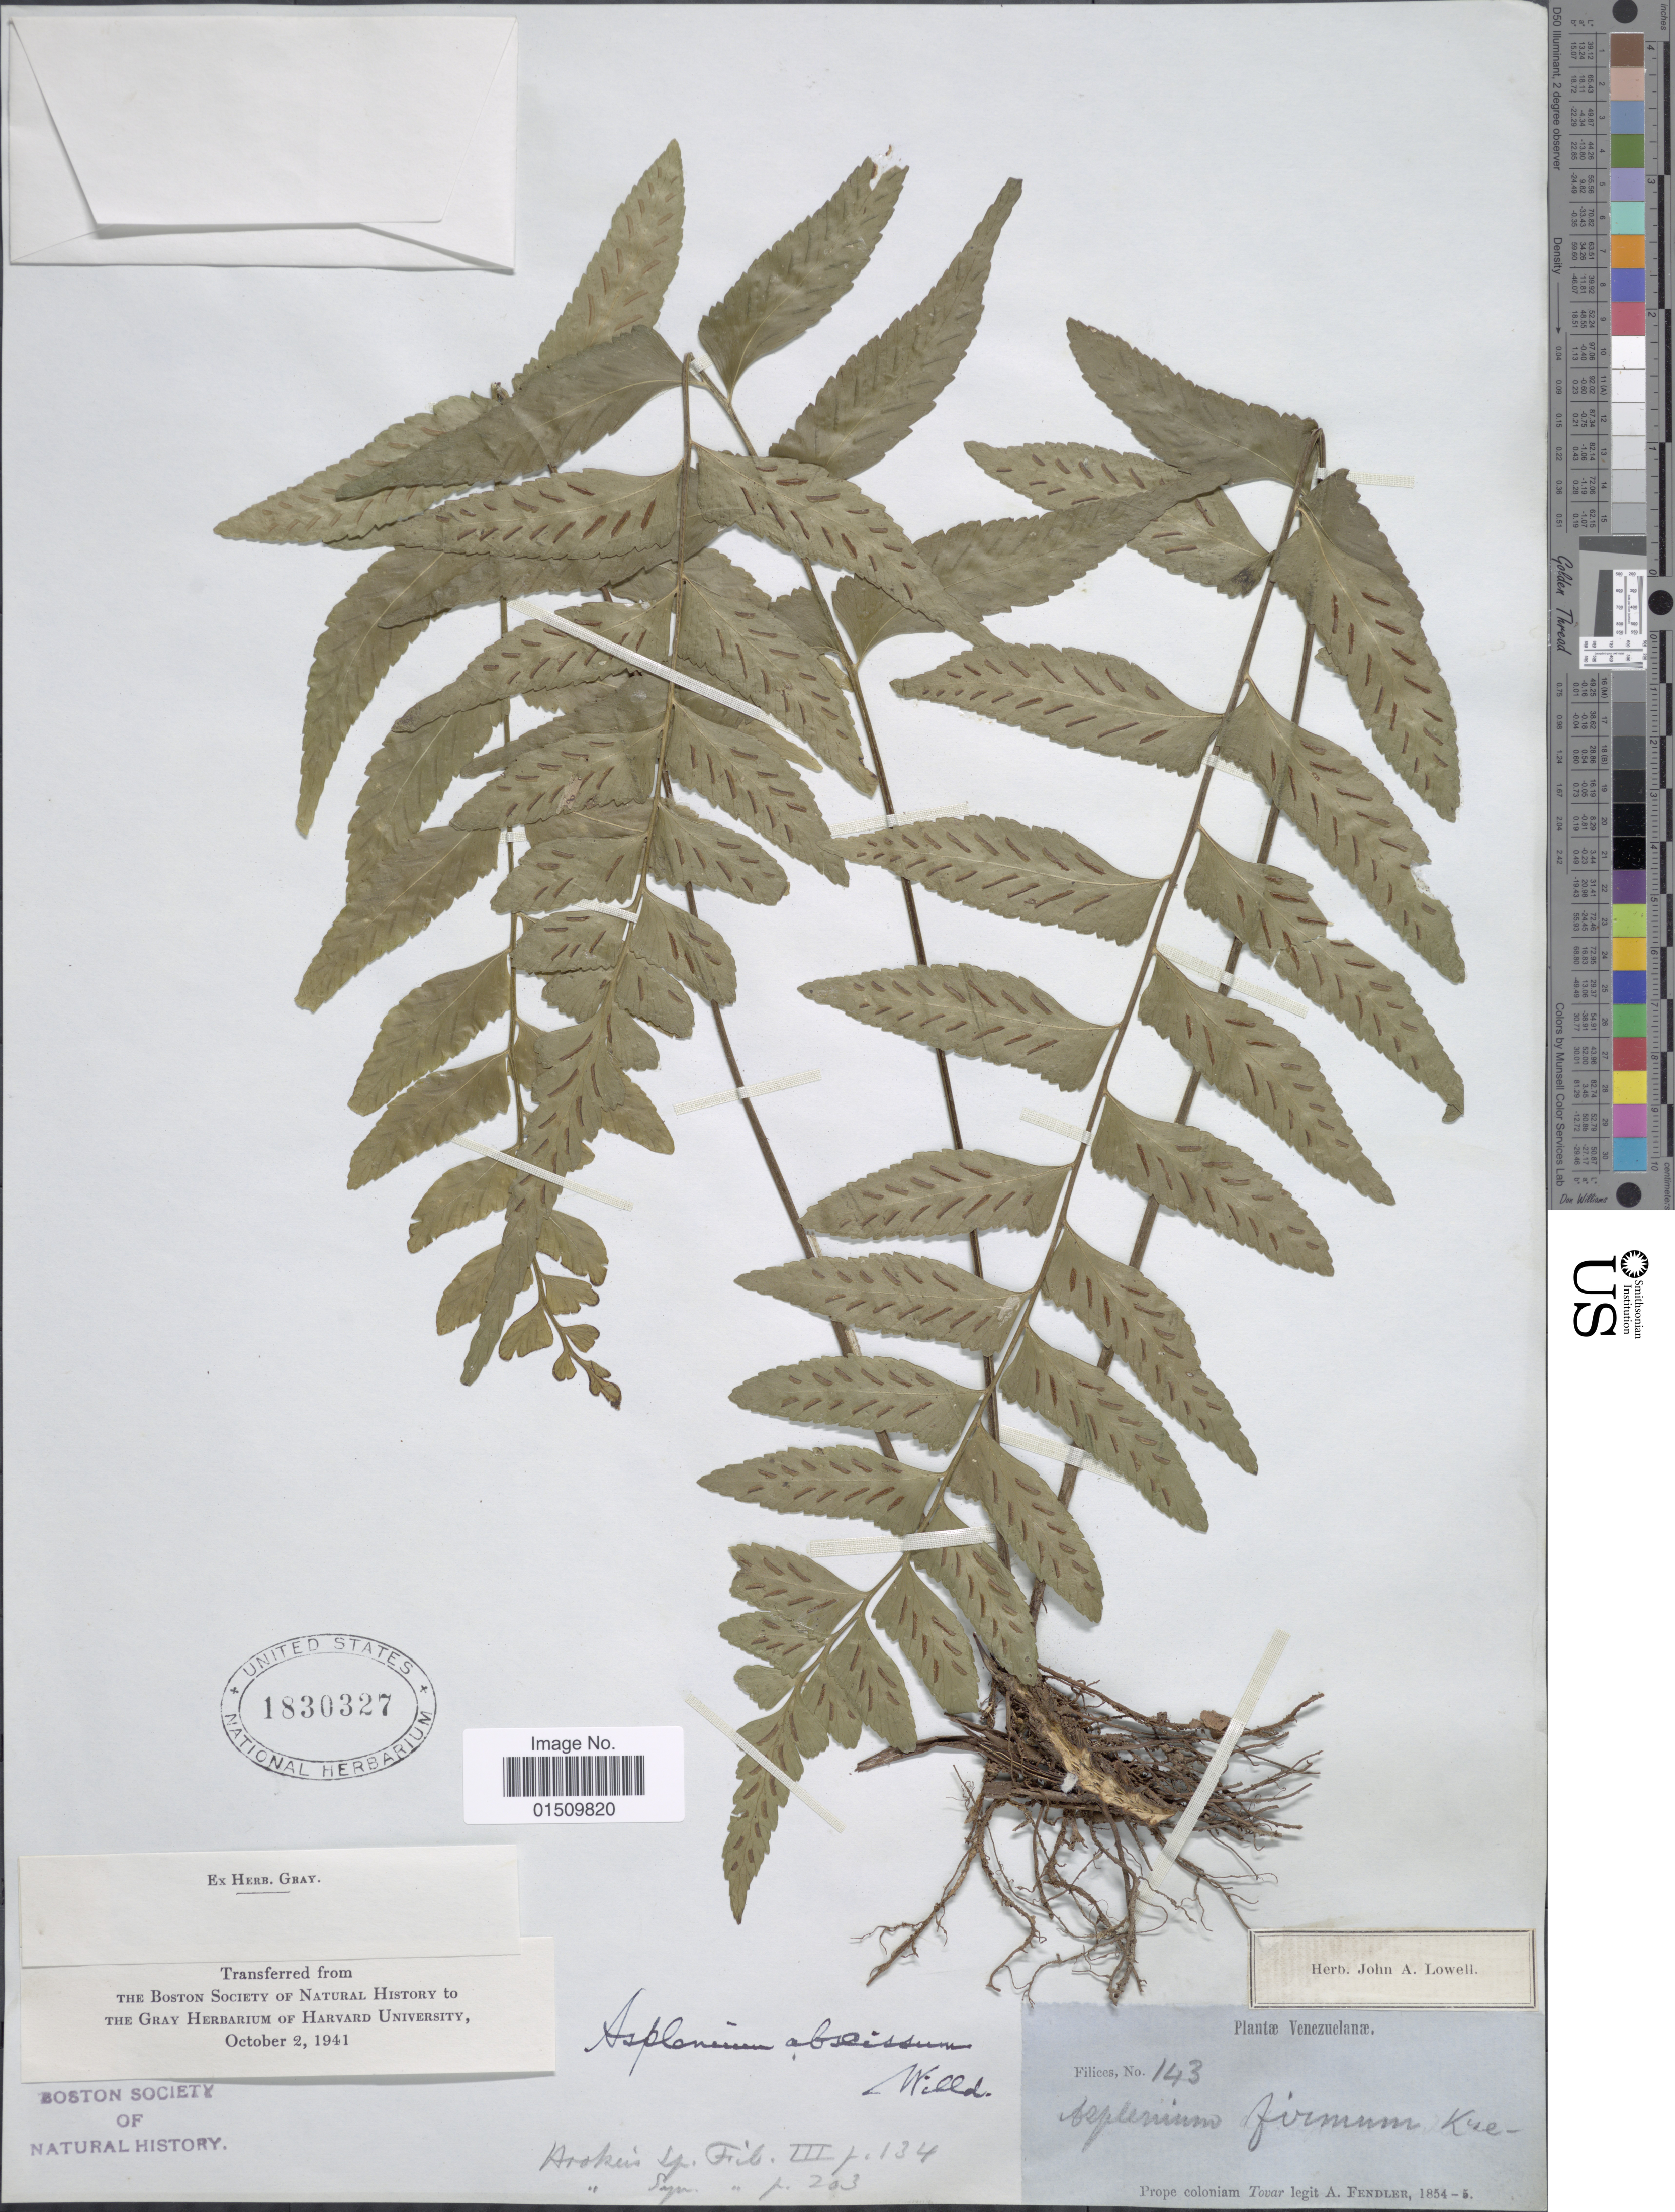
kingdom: Plantae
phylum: Tracheophyta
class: Polypodiopsida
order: Polypodiales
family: Aspleniaceae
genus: Asplenium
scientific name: Asplenium abscissum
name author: Willd.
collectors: A. Fendler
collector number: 143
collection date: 1854/1855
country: Venezuela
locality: Venezuelanae, Prope coloniam, Tovar.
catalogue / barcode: US 1830327